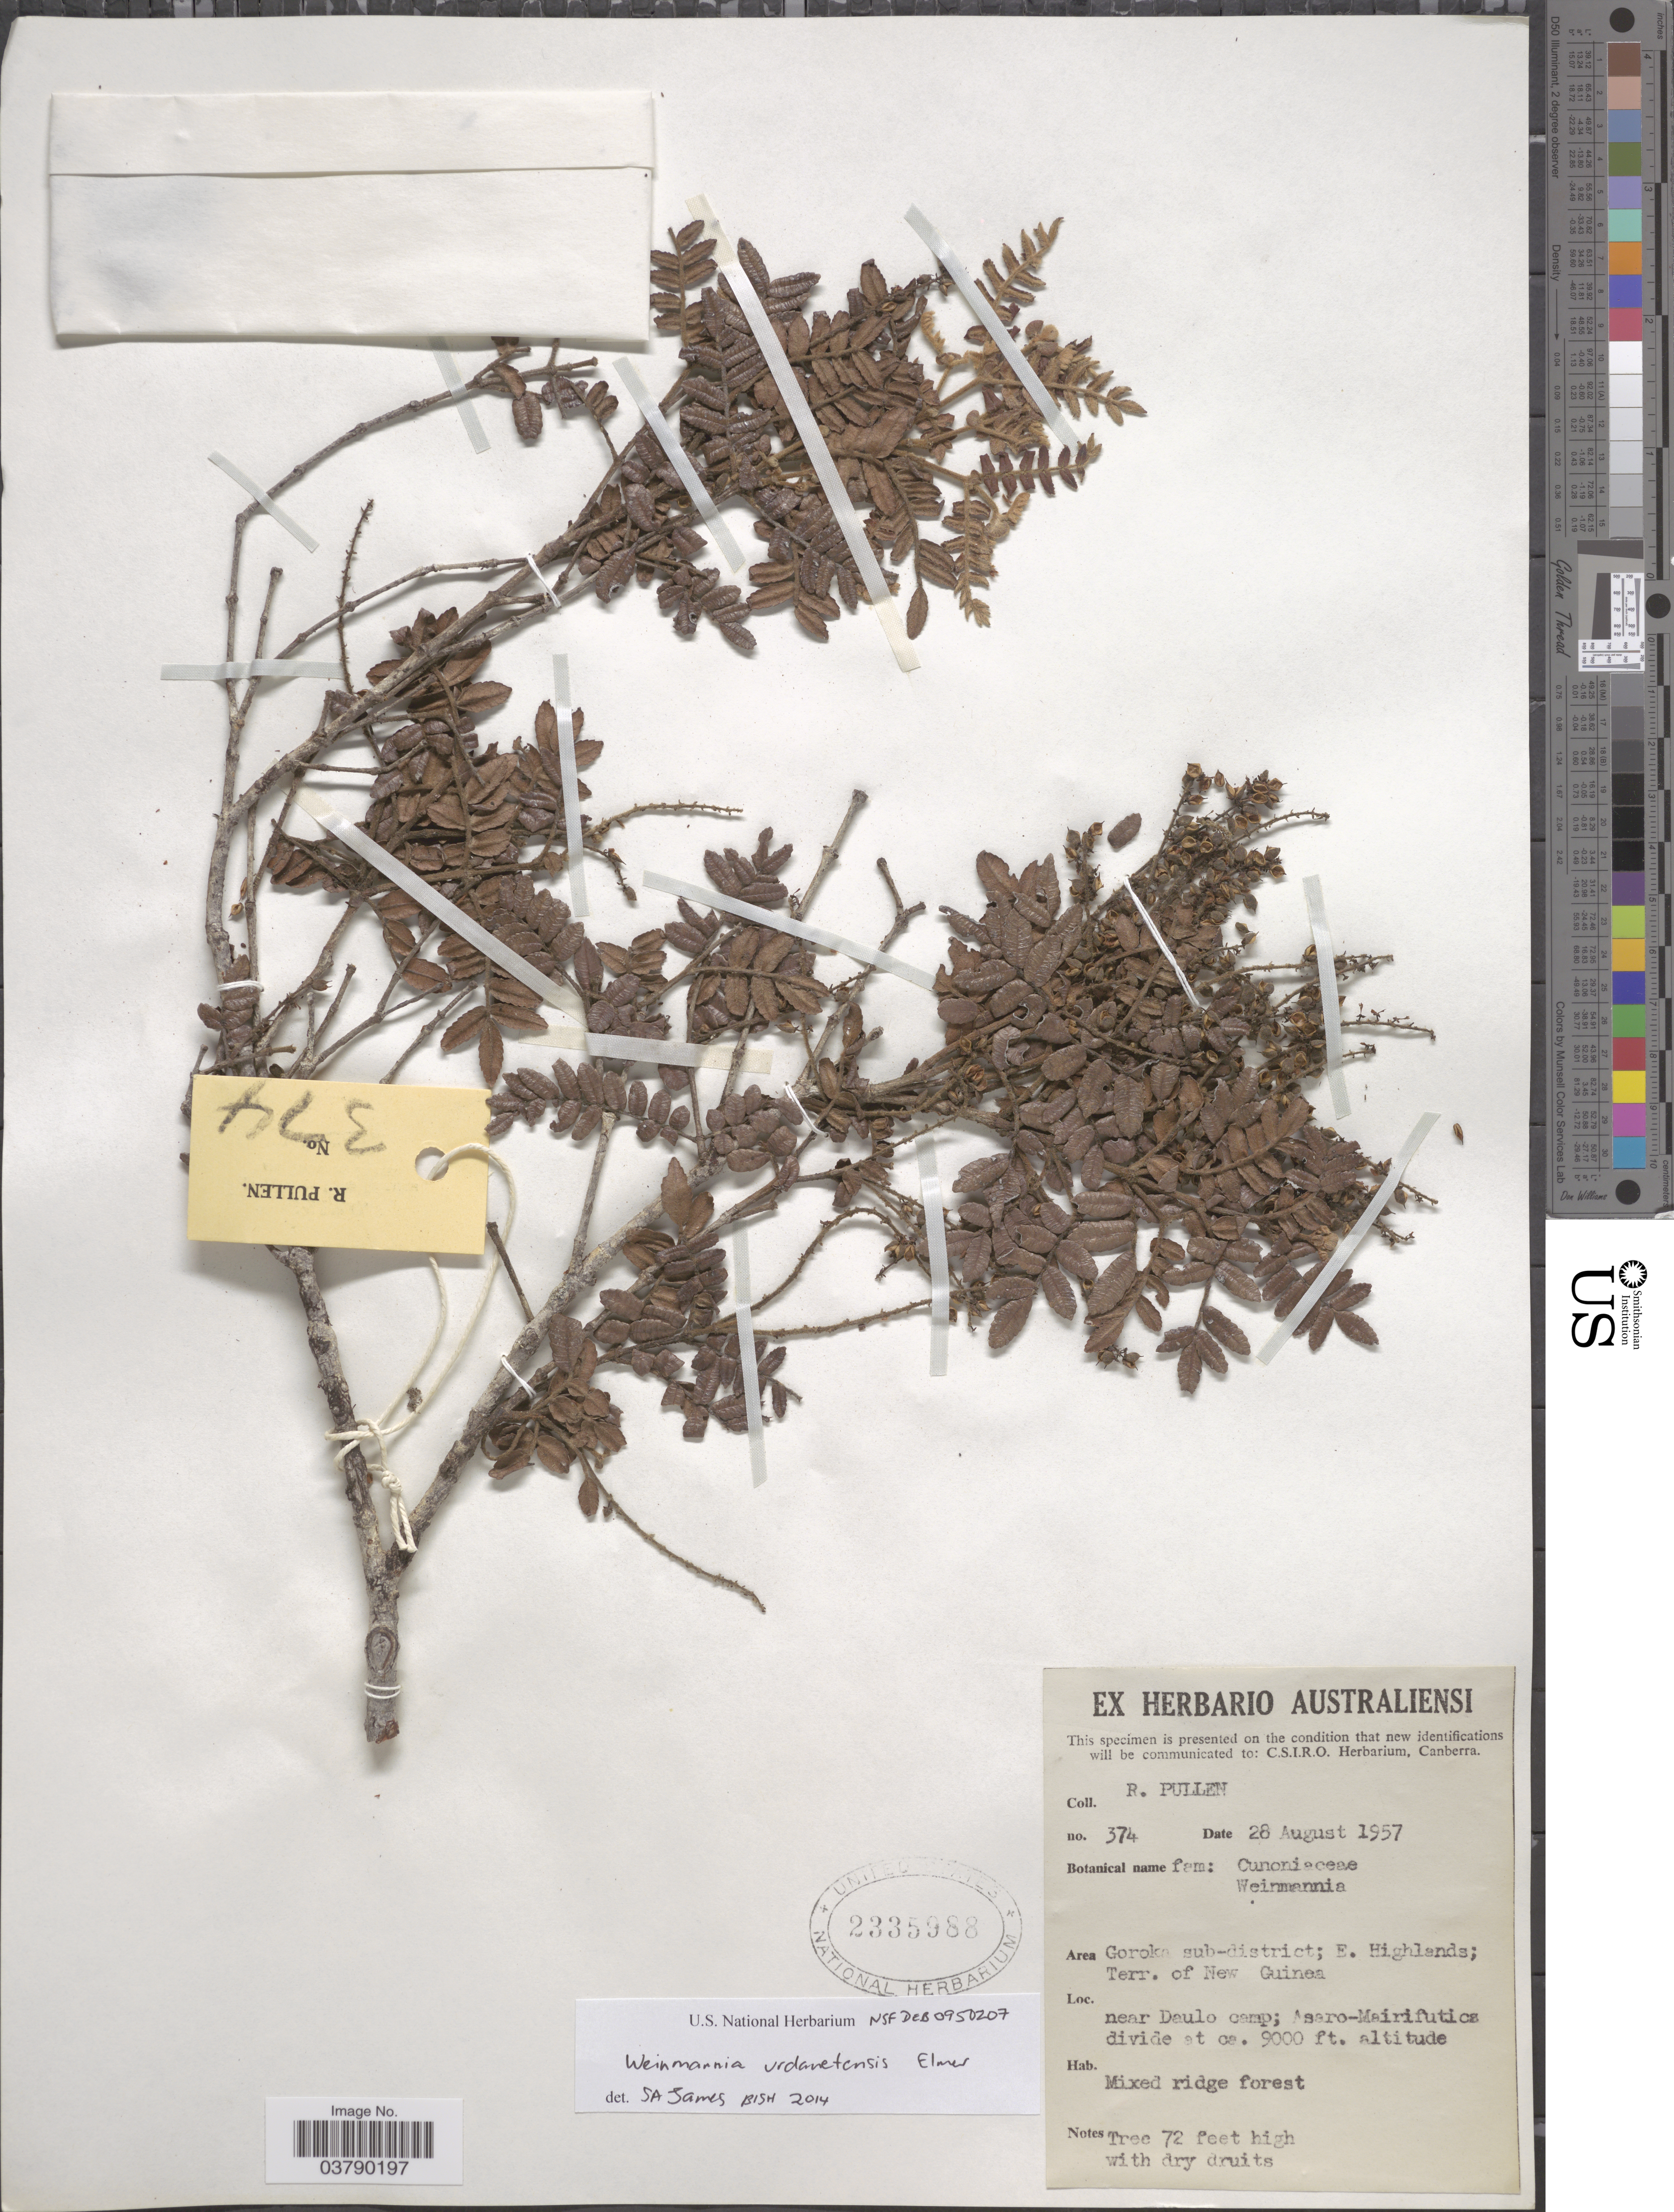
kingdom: Plantae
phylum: Tracheophyta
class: Magnoliopsida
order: Oxalidales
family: Cunoniaceae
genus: Pterophylla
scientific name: Pterophylla urdanetensis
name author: (Elmer) Pillon & H.C. Hopkins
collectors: R. Pullen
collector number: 374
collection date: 1957-08-28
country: Papua New Guinea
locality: Area Goroka sub-district; E. Highlands; Terr. of New Guinea. Near Daulo camp; Asaro-Mairifutice divide.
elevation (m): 2743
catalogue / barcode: US 2335988